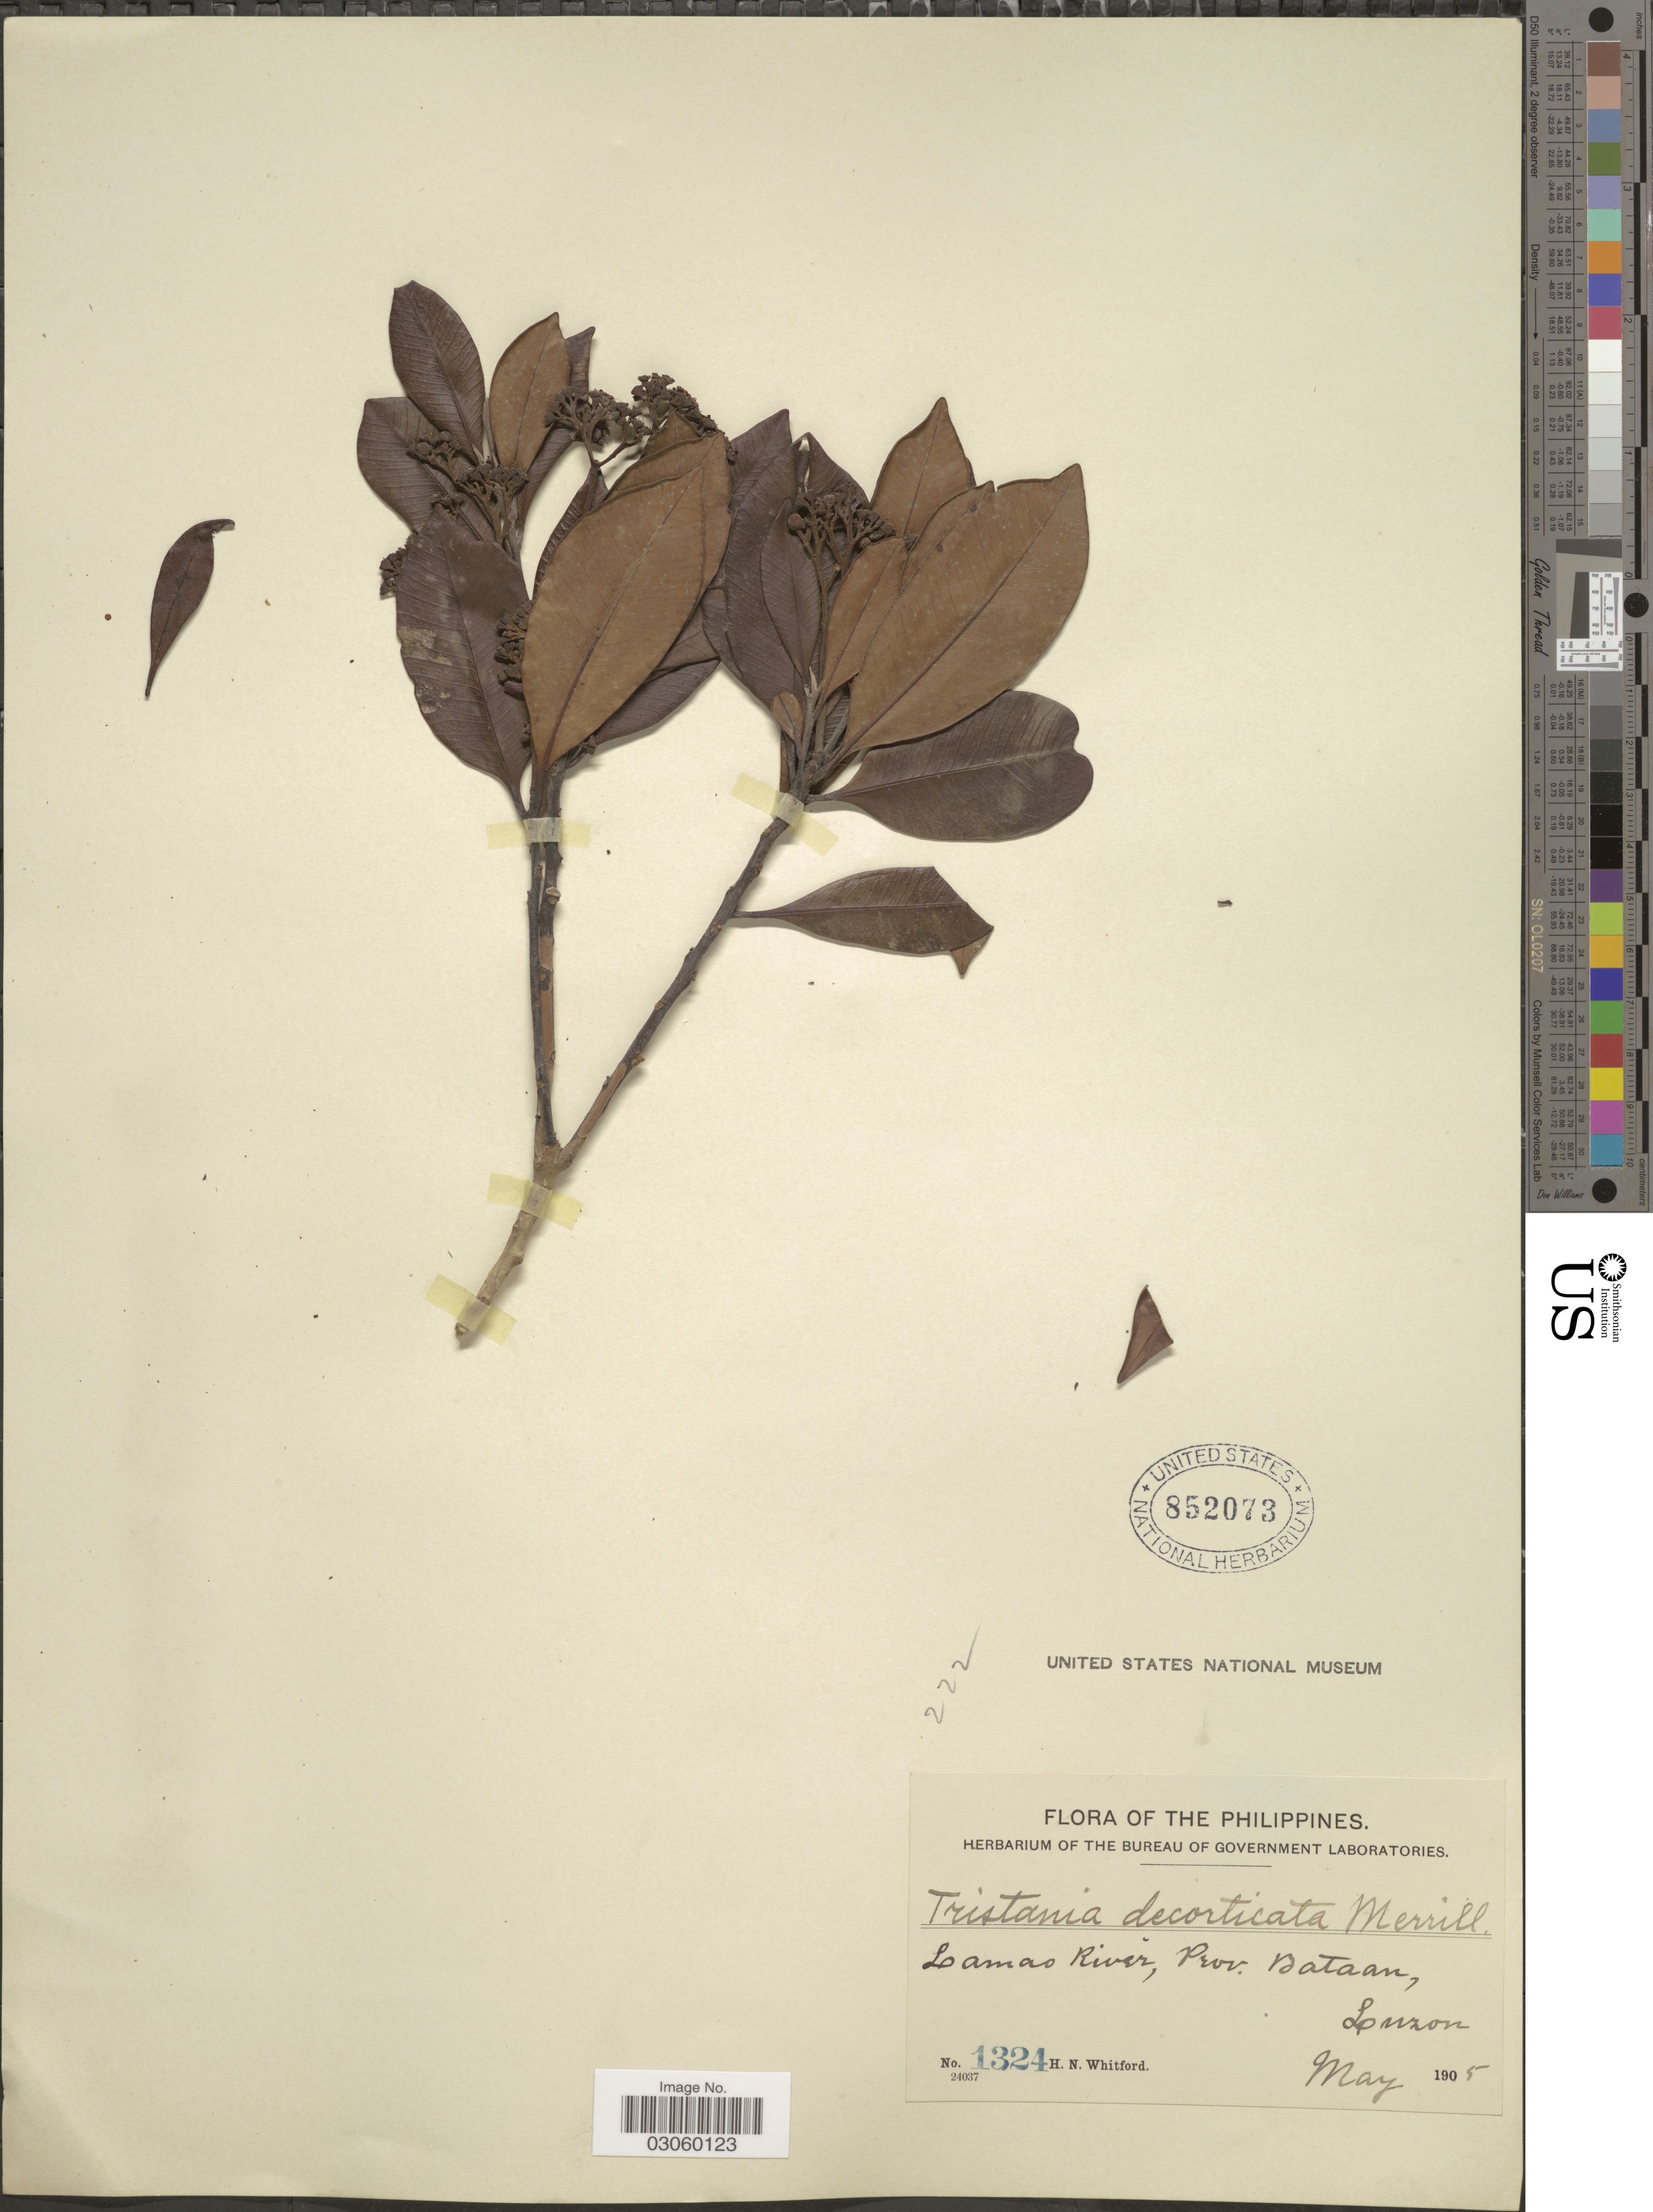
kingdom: Plantae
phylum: Tracheophyta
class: Magnoliopsida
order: Myrtales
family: Myrtaceae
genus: Tristaniopsis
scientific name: Tristaniopsis decorticata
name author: (Merr.) P.G. Wilson & J. T. Waterh.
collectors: H. N. Whitford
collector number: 1324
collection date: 1905-05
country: Philippines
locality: Lamao River, Prov. Bataan, Luzon.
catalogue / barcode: US 852073